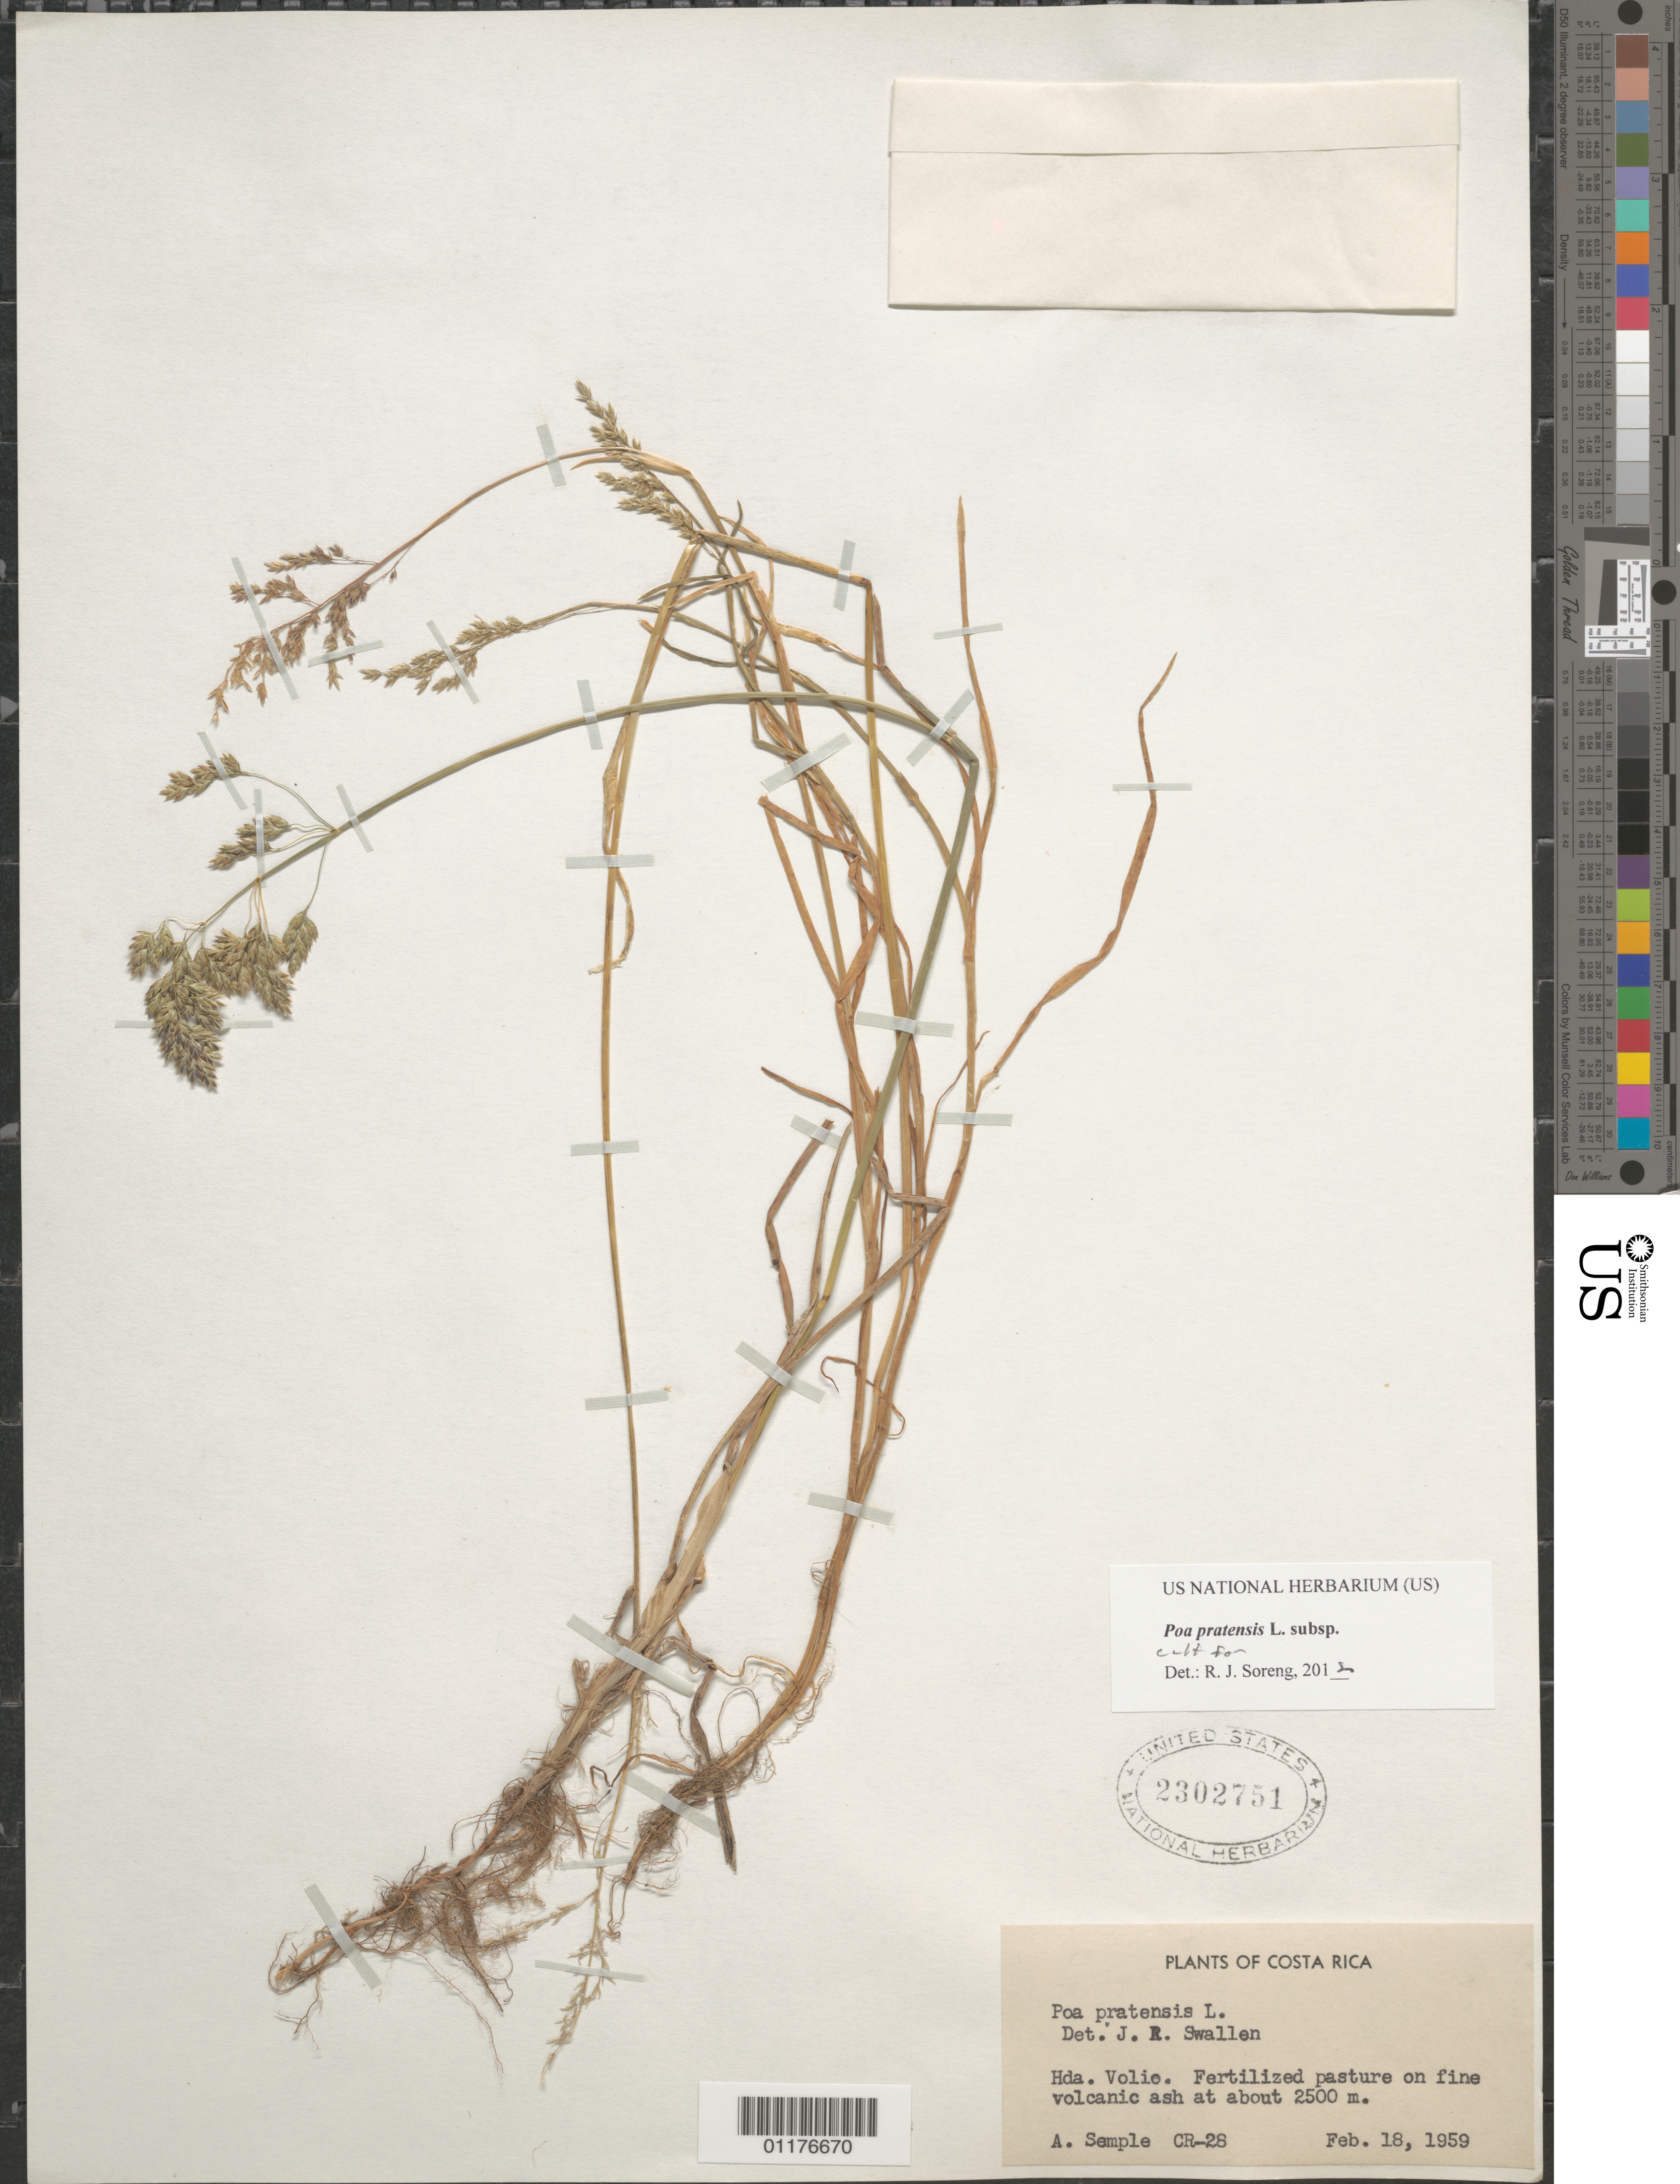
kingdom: Plantae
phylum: Tracheophyta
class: Liliopsida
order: Poales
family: Poaceae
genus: Poa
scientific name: Poa pratensis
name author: L.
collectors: A. Semple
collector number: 28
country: Costa Rica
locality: Hda. Volio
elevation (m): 2500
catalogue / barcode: US 2302751